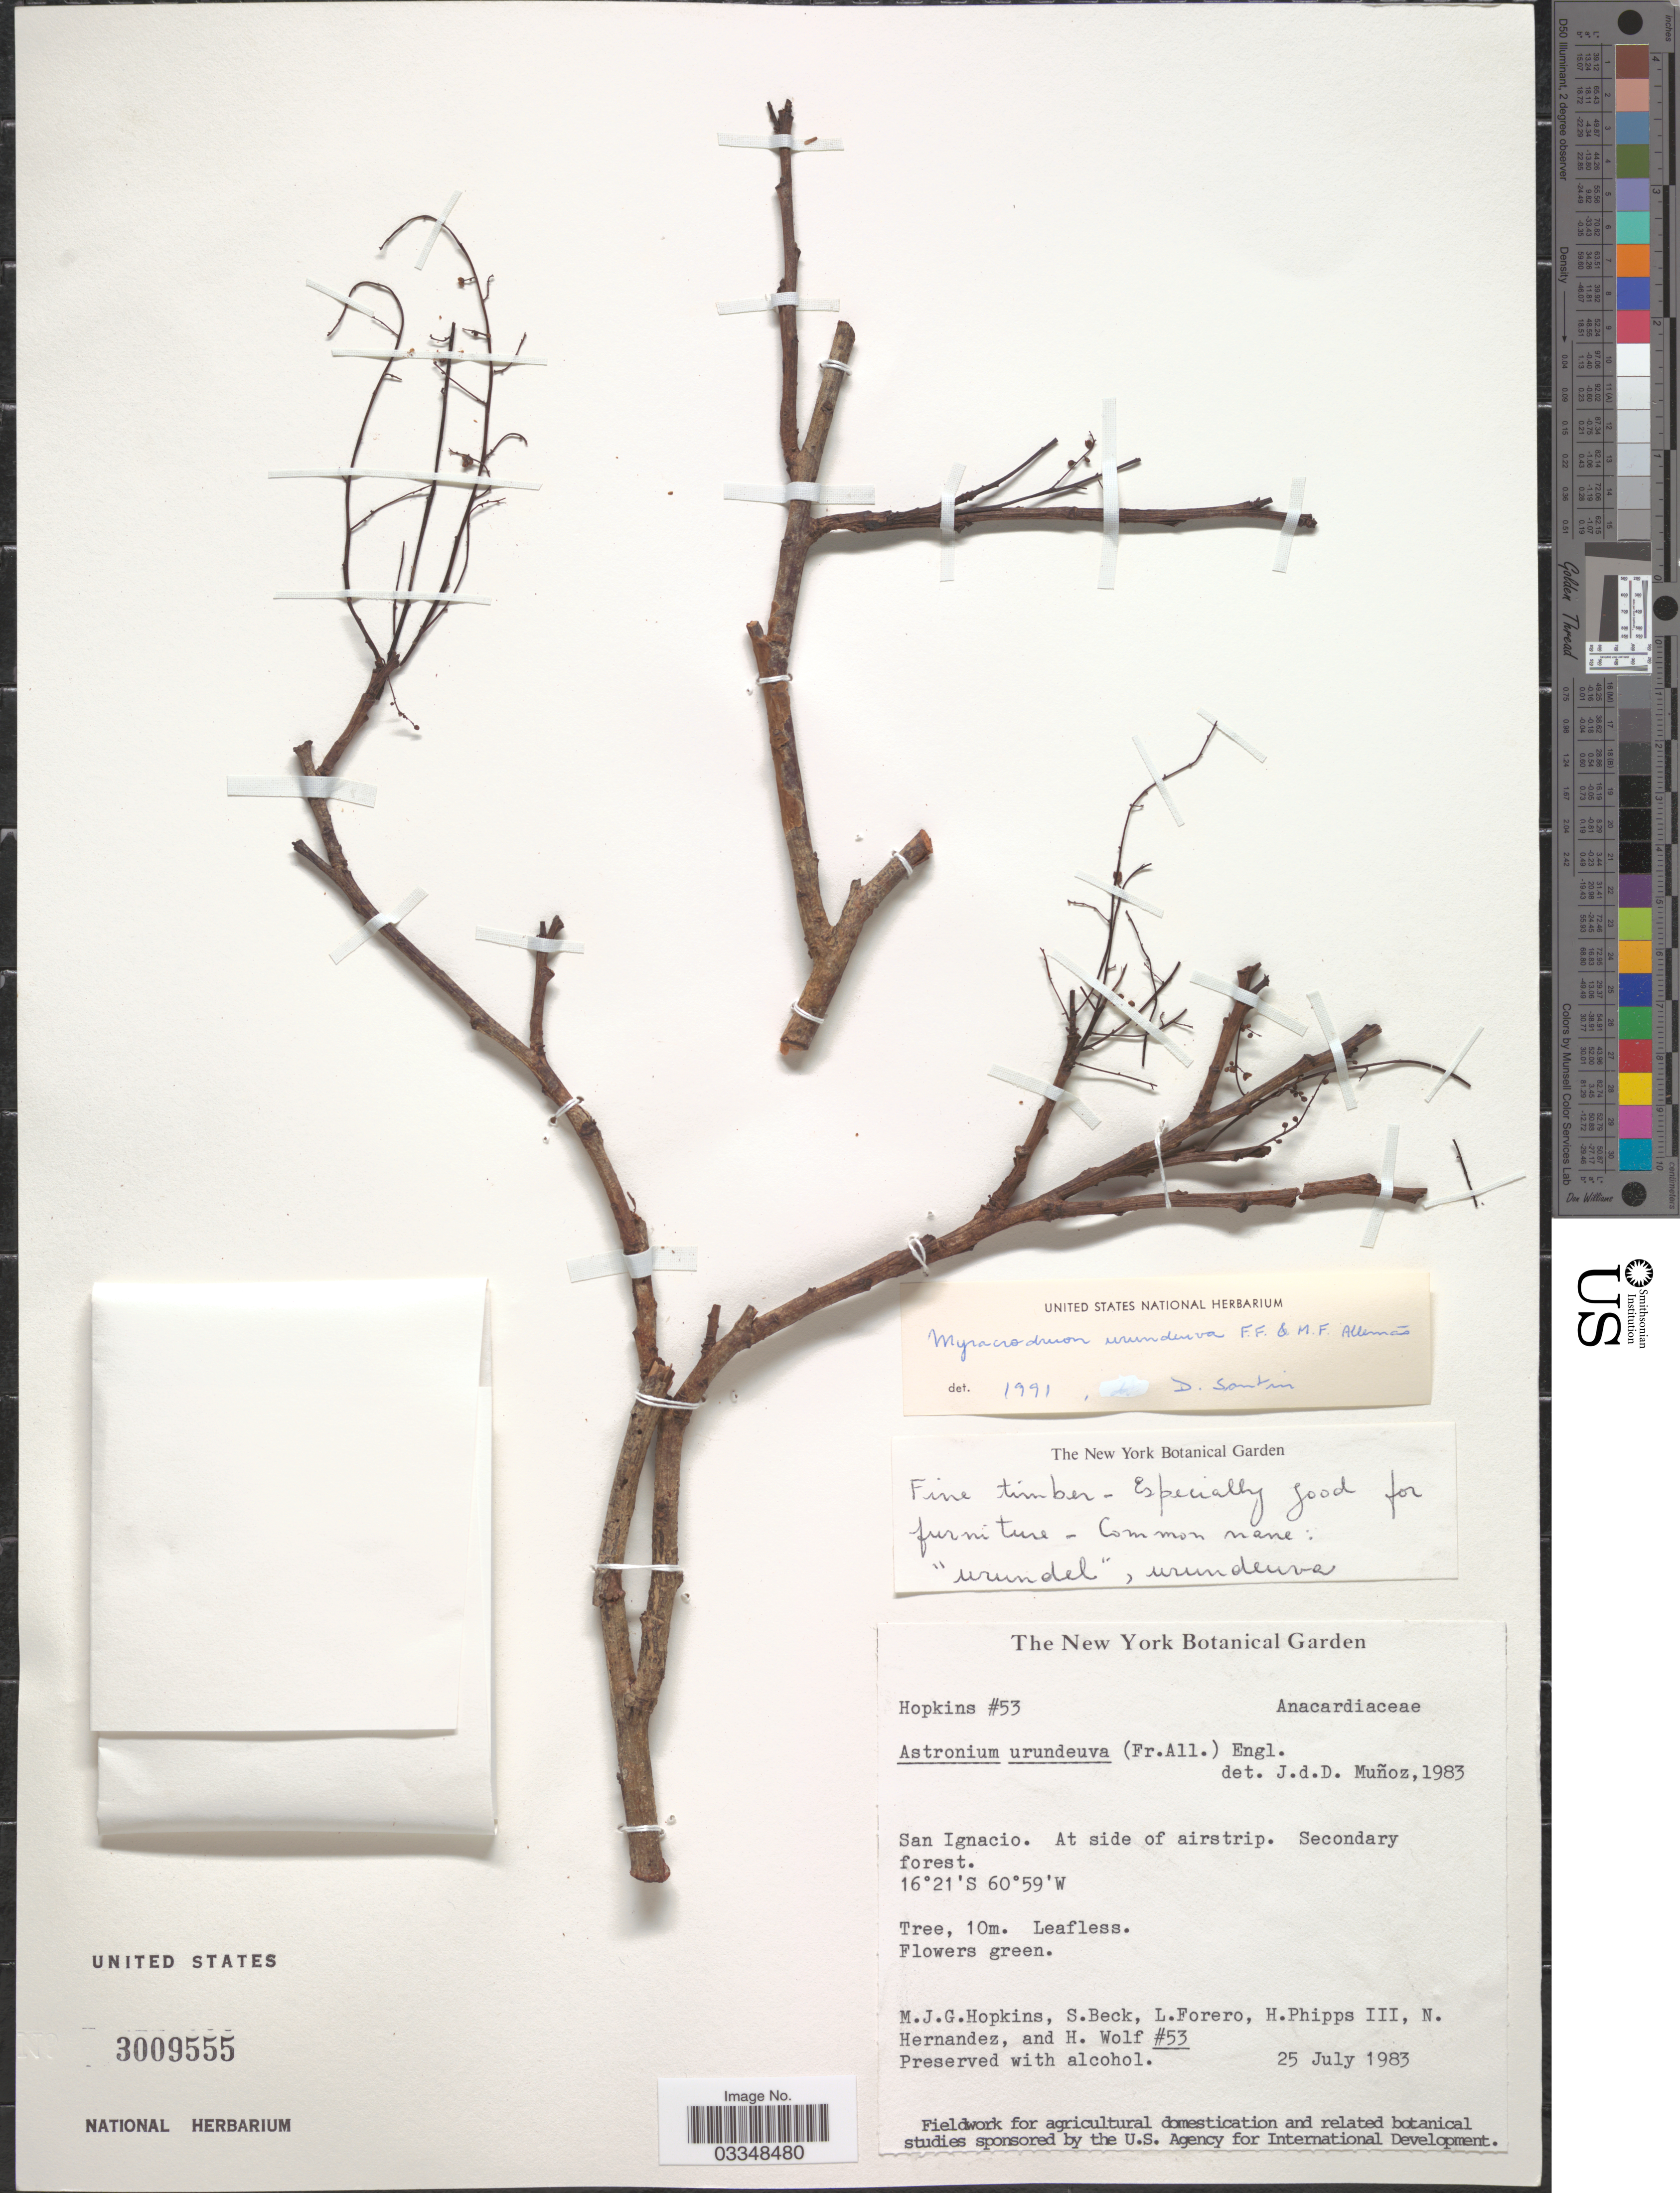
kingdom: Plantae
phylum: Tracheophyta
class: Magnoliopsida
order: Sapindales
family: Anacardiaceae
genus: Myracrodruon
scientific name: Myracrodruon urundeuva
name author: Allemão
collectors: M. J. G. Hopkins, S. G. Beck, L. Forero, H. Phipps & et al.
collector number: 53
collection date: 1983-07-25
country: Bolivia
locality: San Ignacio. At side of airstrip.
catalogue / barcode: US 3009555